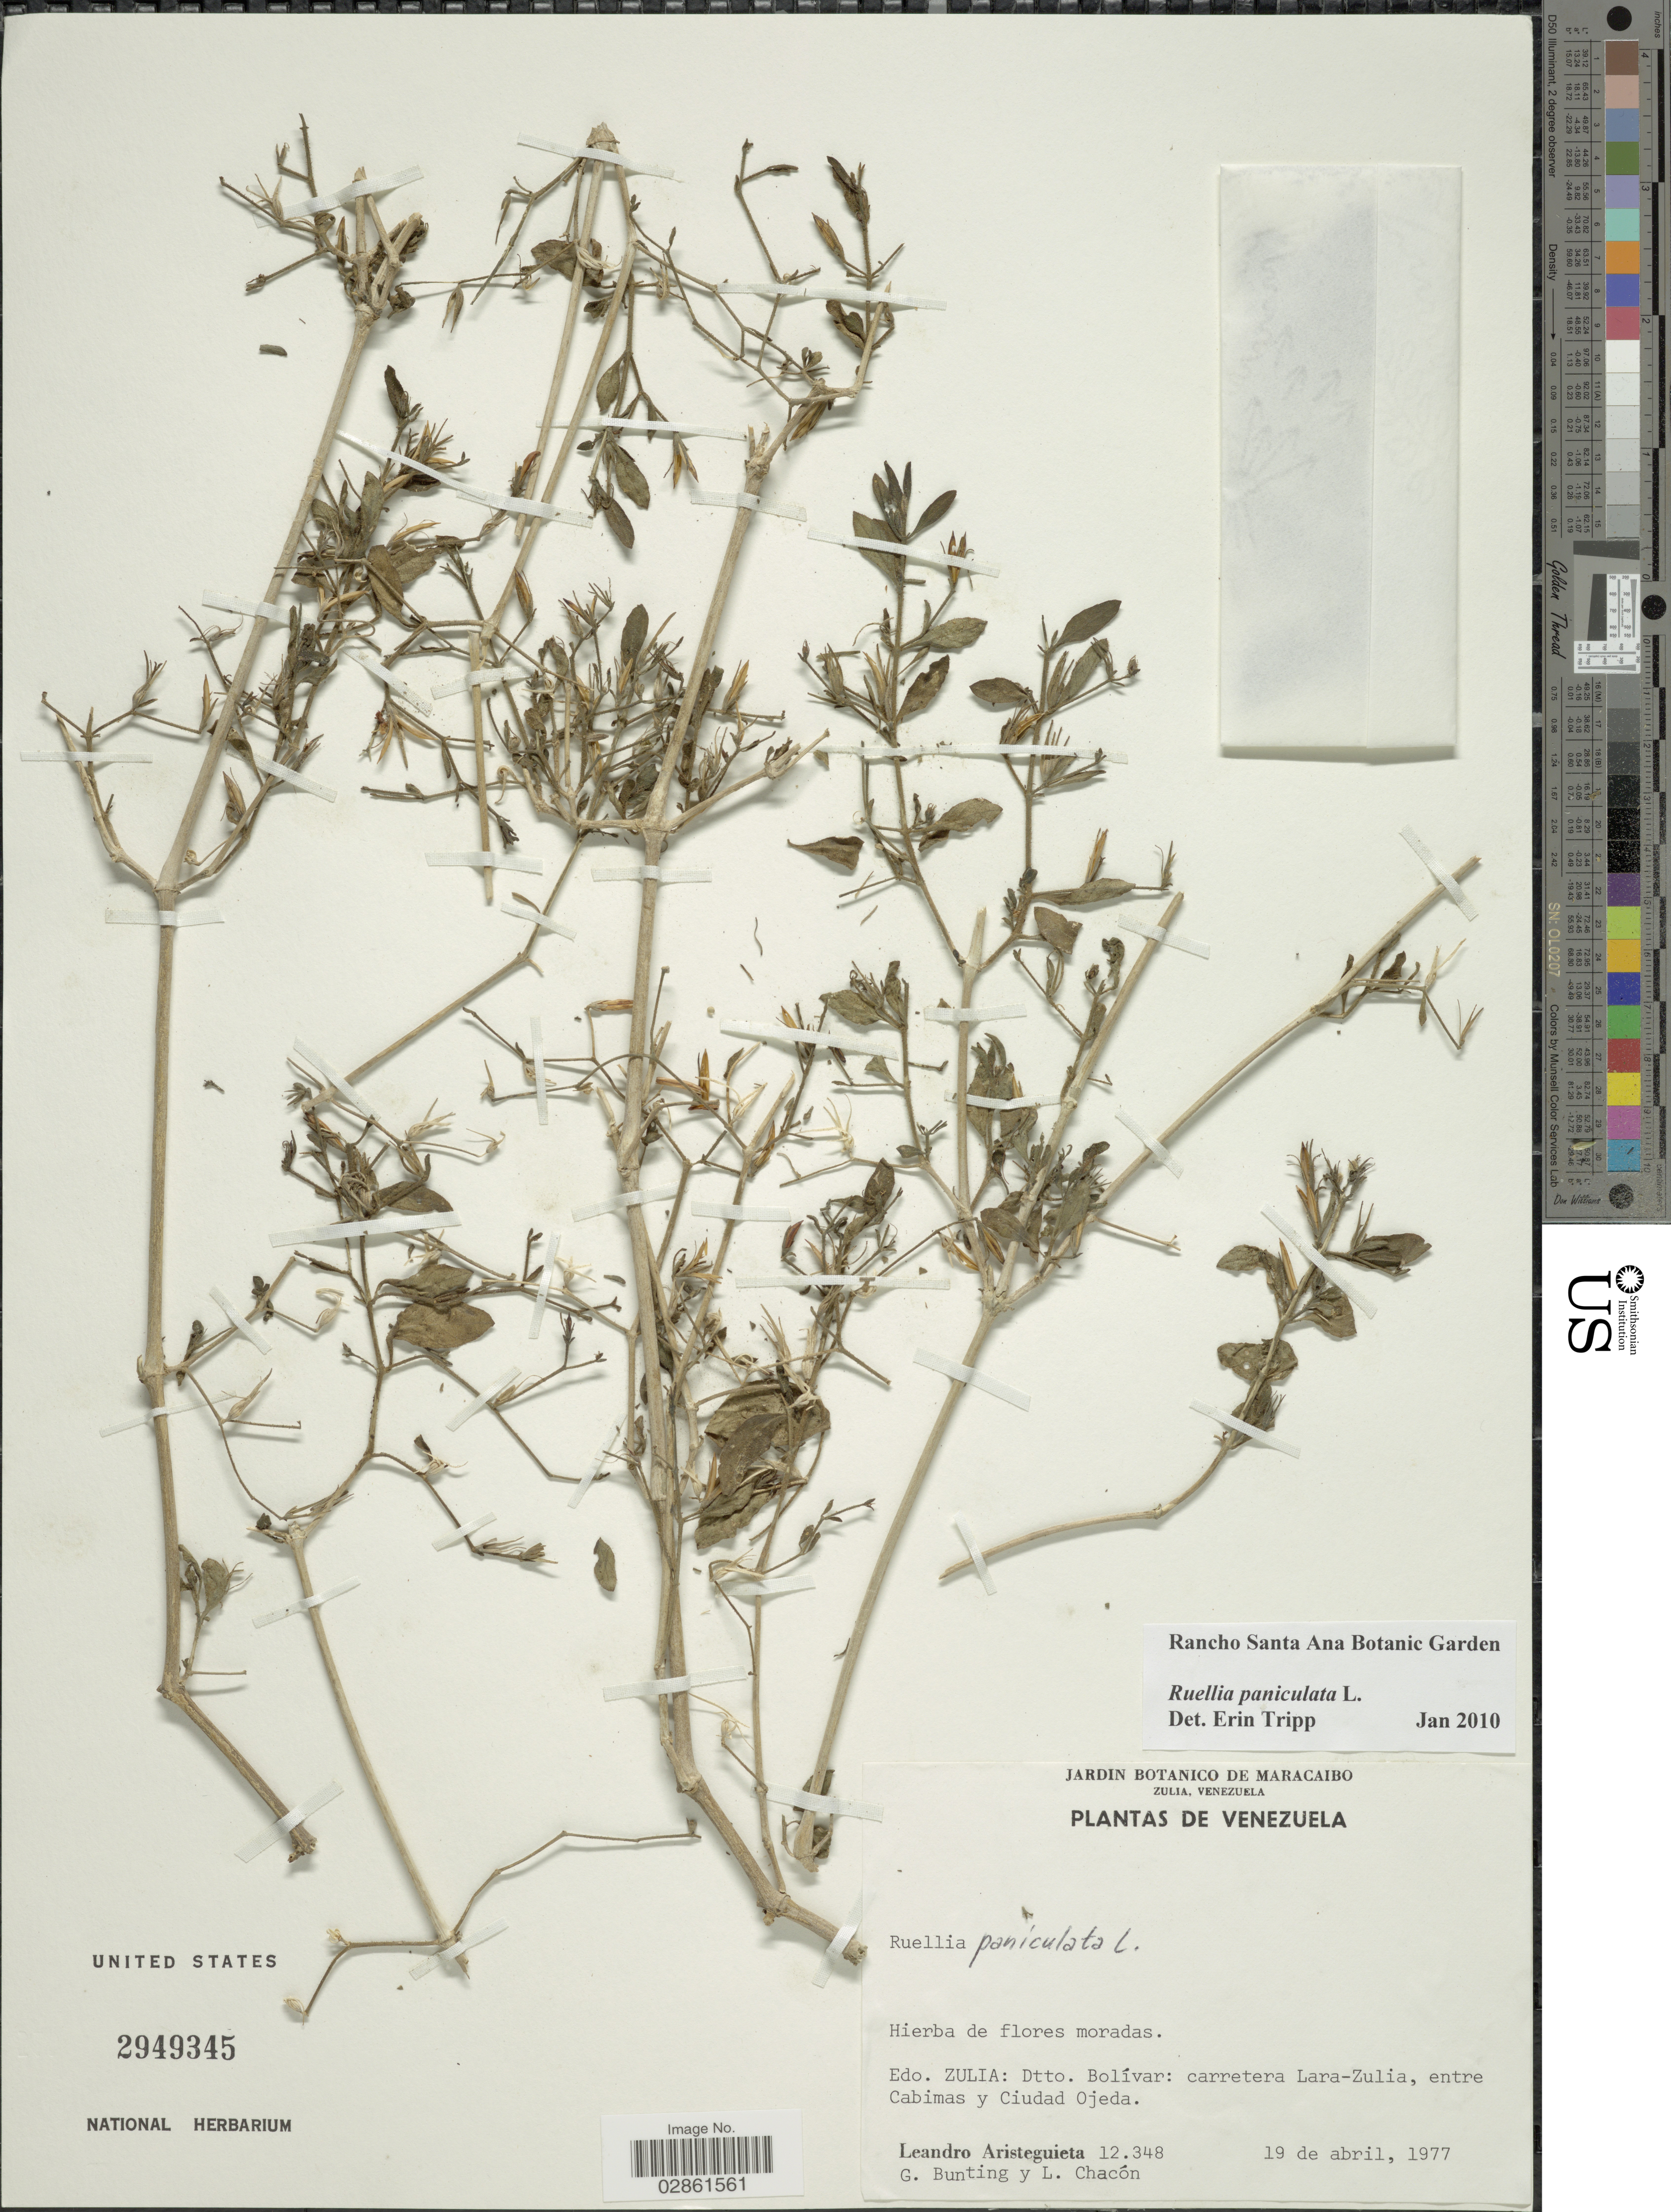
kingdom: Plantae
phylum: Tracheophyta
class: Magnoliopsida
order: Lamiales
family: Acanthaceae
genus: Ruellia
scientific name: Ruellia paniculata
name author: L.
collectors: L. Aristeguieta, G. Bunting & L. Chacon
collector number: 12348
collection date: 1977-04-19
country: Venezuela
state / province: Zulia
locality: Dtto. Bolívar: carretera Lara-Zulia, entre Cabimas y Ciudad Ojeda.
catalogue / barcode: US 2949345